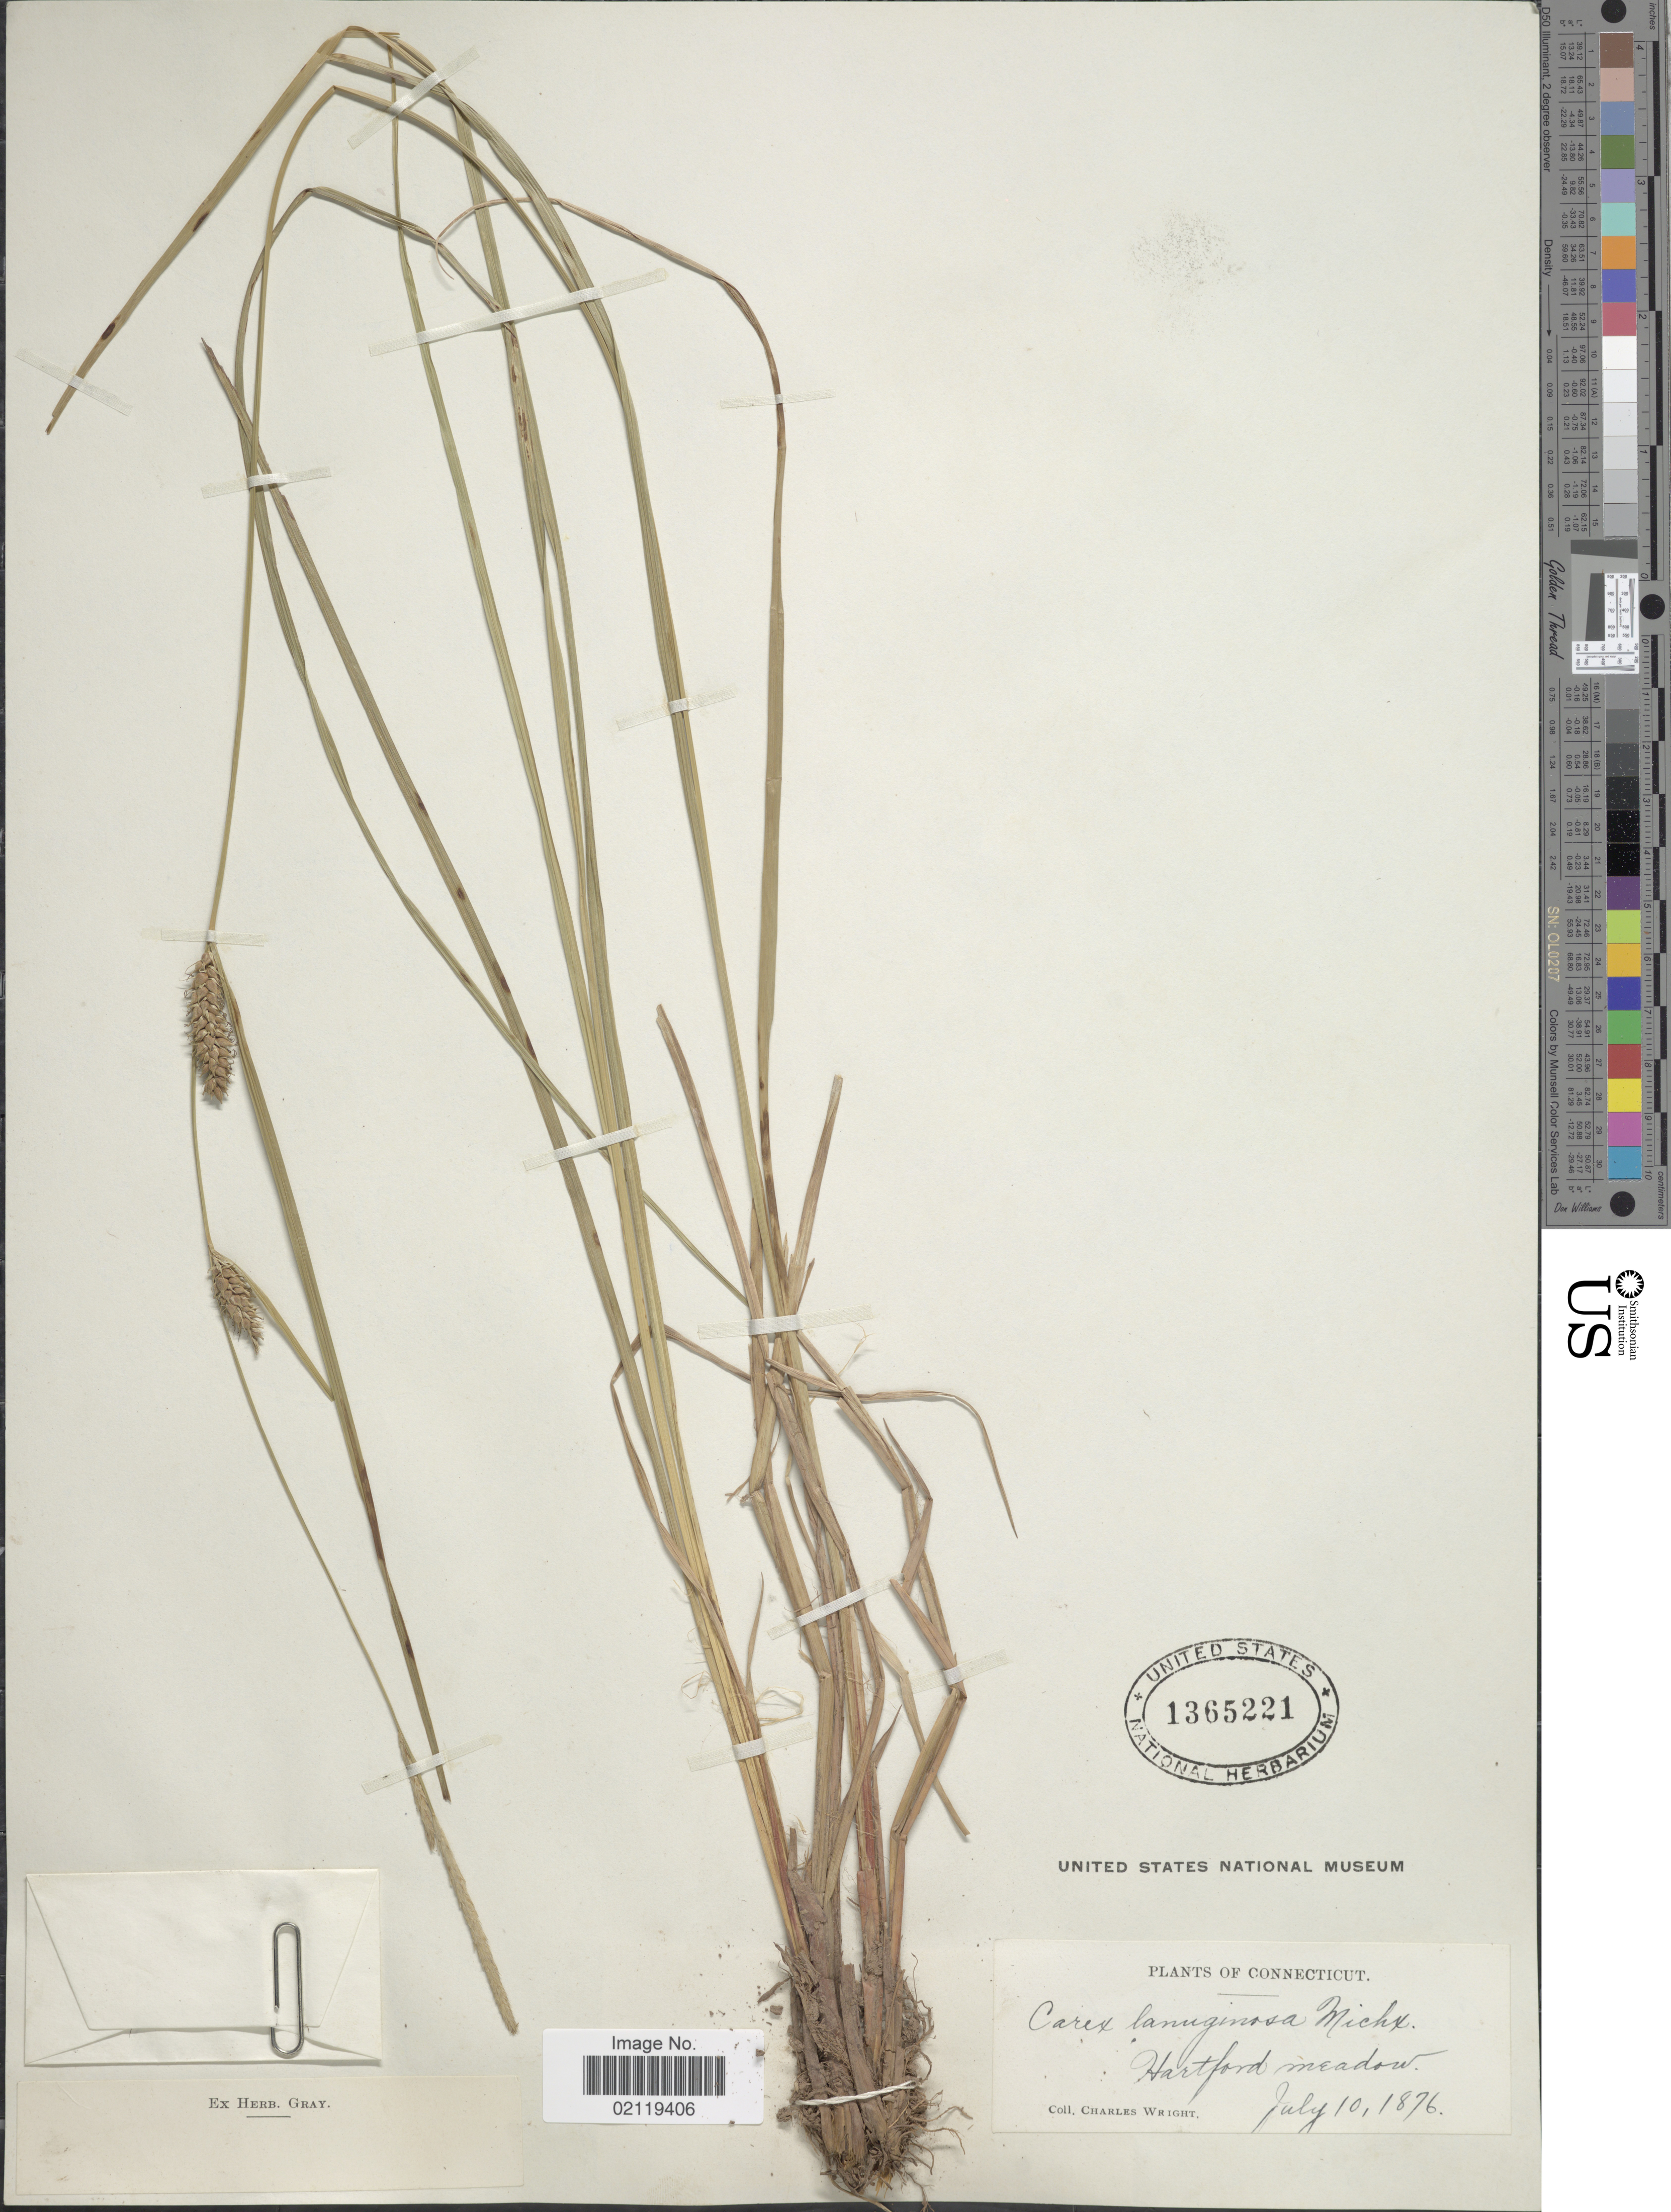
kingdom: Plantae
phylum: Tracheophyta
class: Liliopsida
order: Poales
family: Cyperaceae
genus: Carex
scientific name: Carex pellita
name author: Muhl. ex Willd.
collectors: C. Wright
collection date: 1876-07-10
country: United States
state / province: Connecticut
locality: Hartford meadow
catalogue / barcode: US 1365221